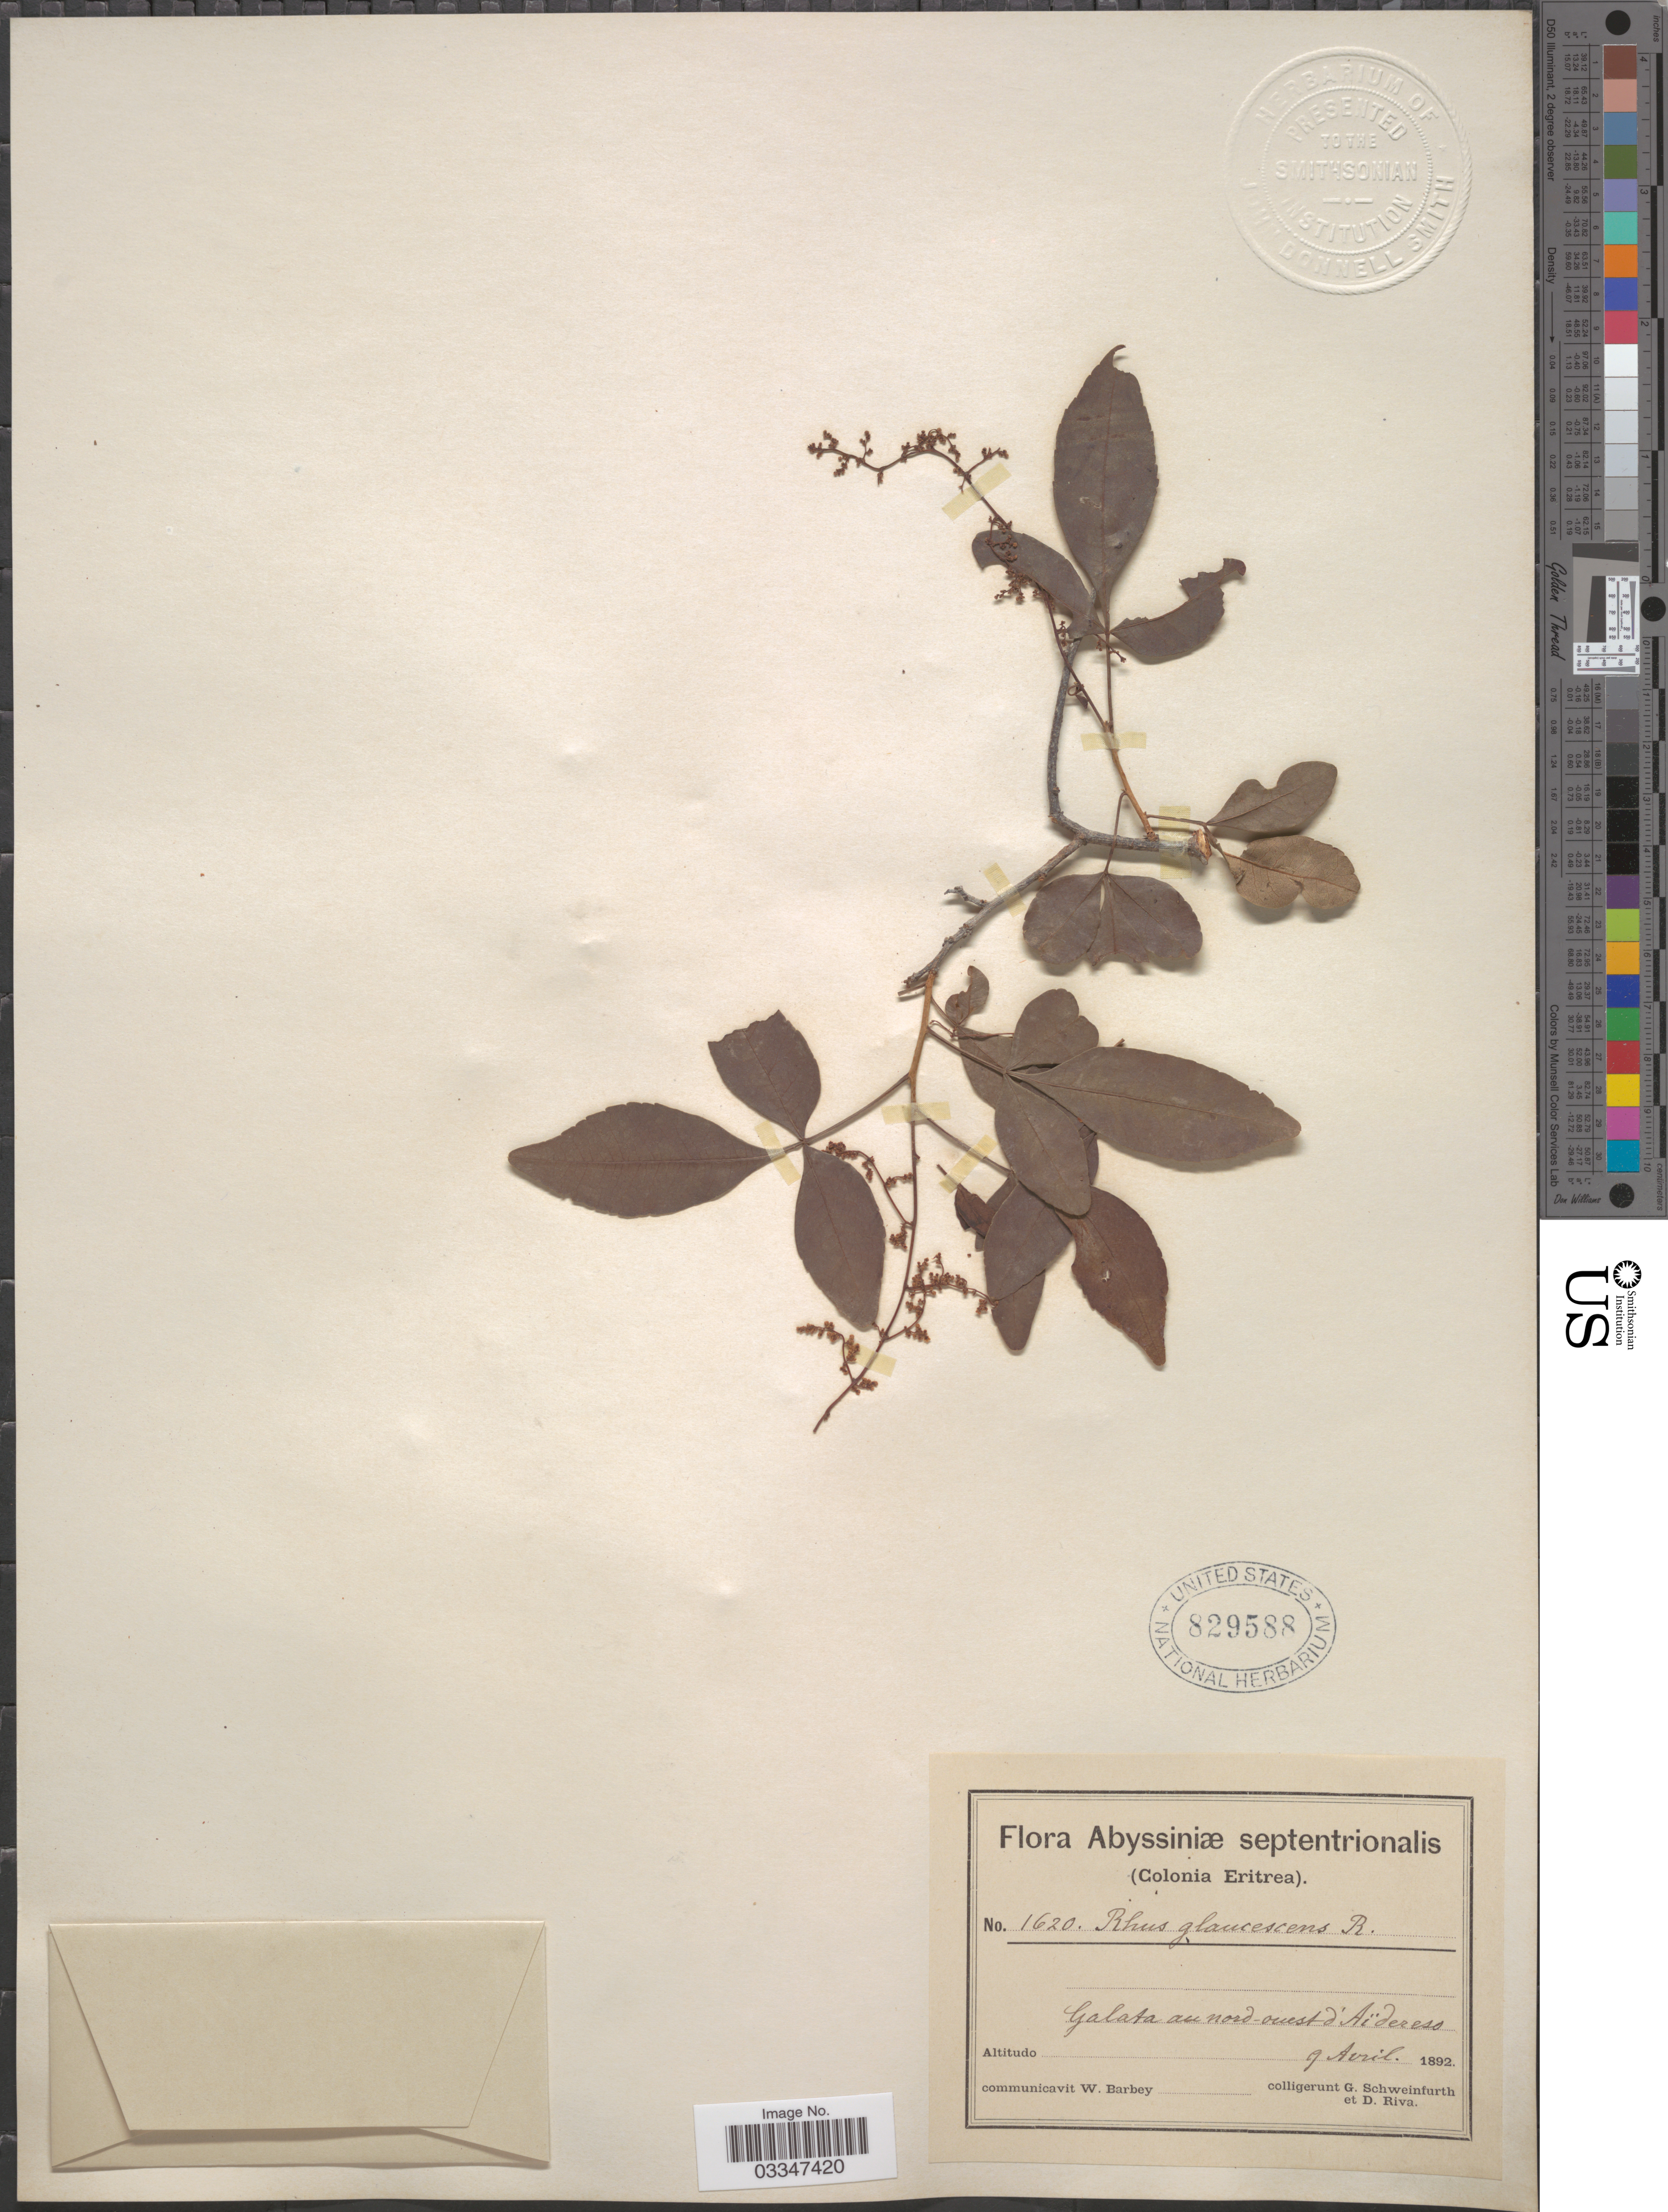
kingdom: Plantae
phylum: Tracheophyta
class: Magnoliopsida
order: Sapindales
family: Anacardiaceae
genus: Rhus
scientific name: Rhus glaucescens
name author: A. Rich.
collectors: G. A. Schweinfurth (herbarium)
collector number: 1620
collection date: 1892-04-09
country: Eritrea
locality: Abyssiniæ septentrionalis. Galata au nord-ouest d'Aïdereso.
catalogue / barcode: US 829588